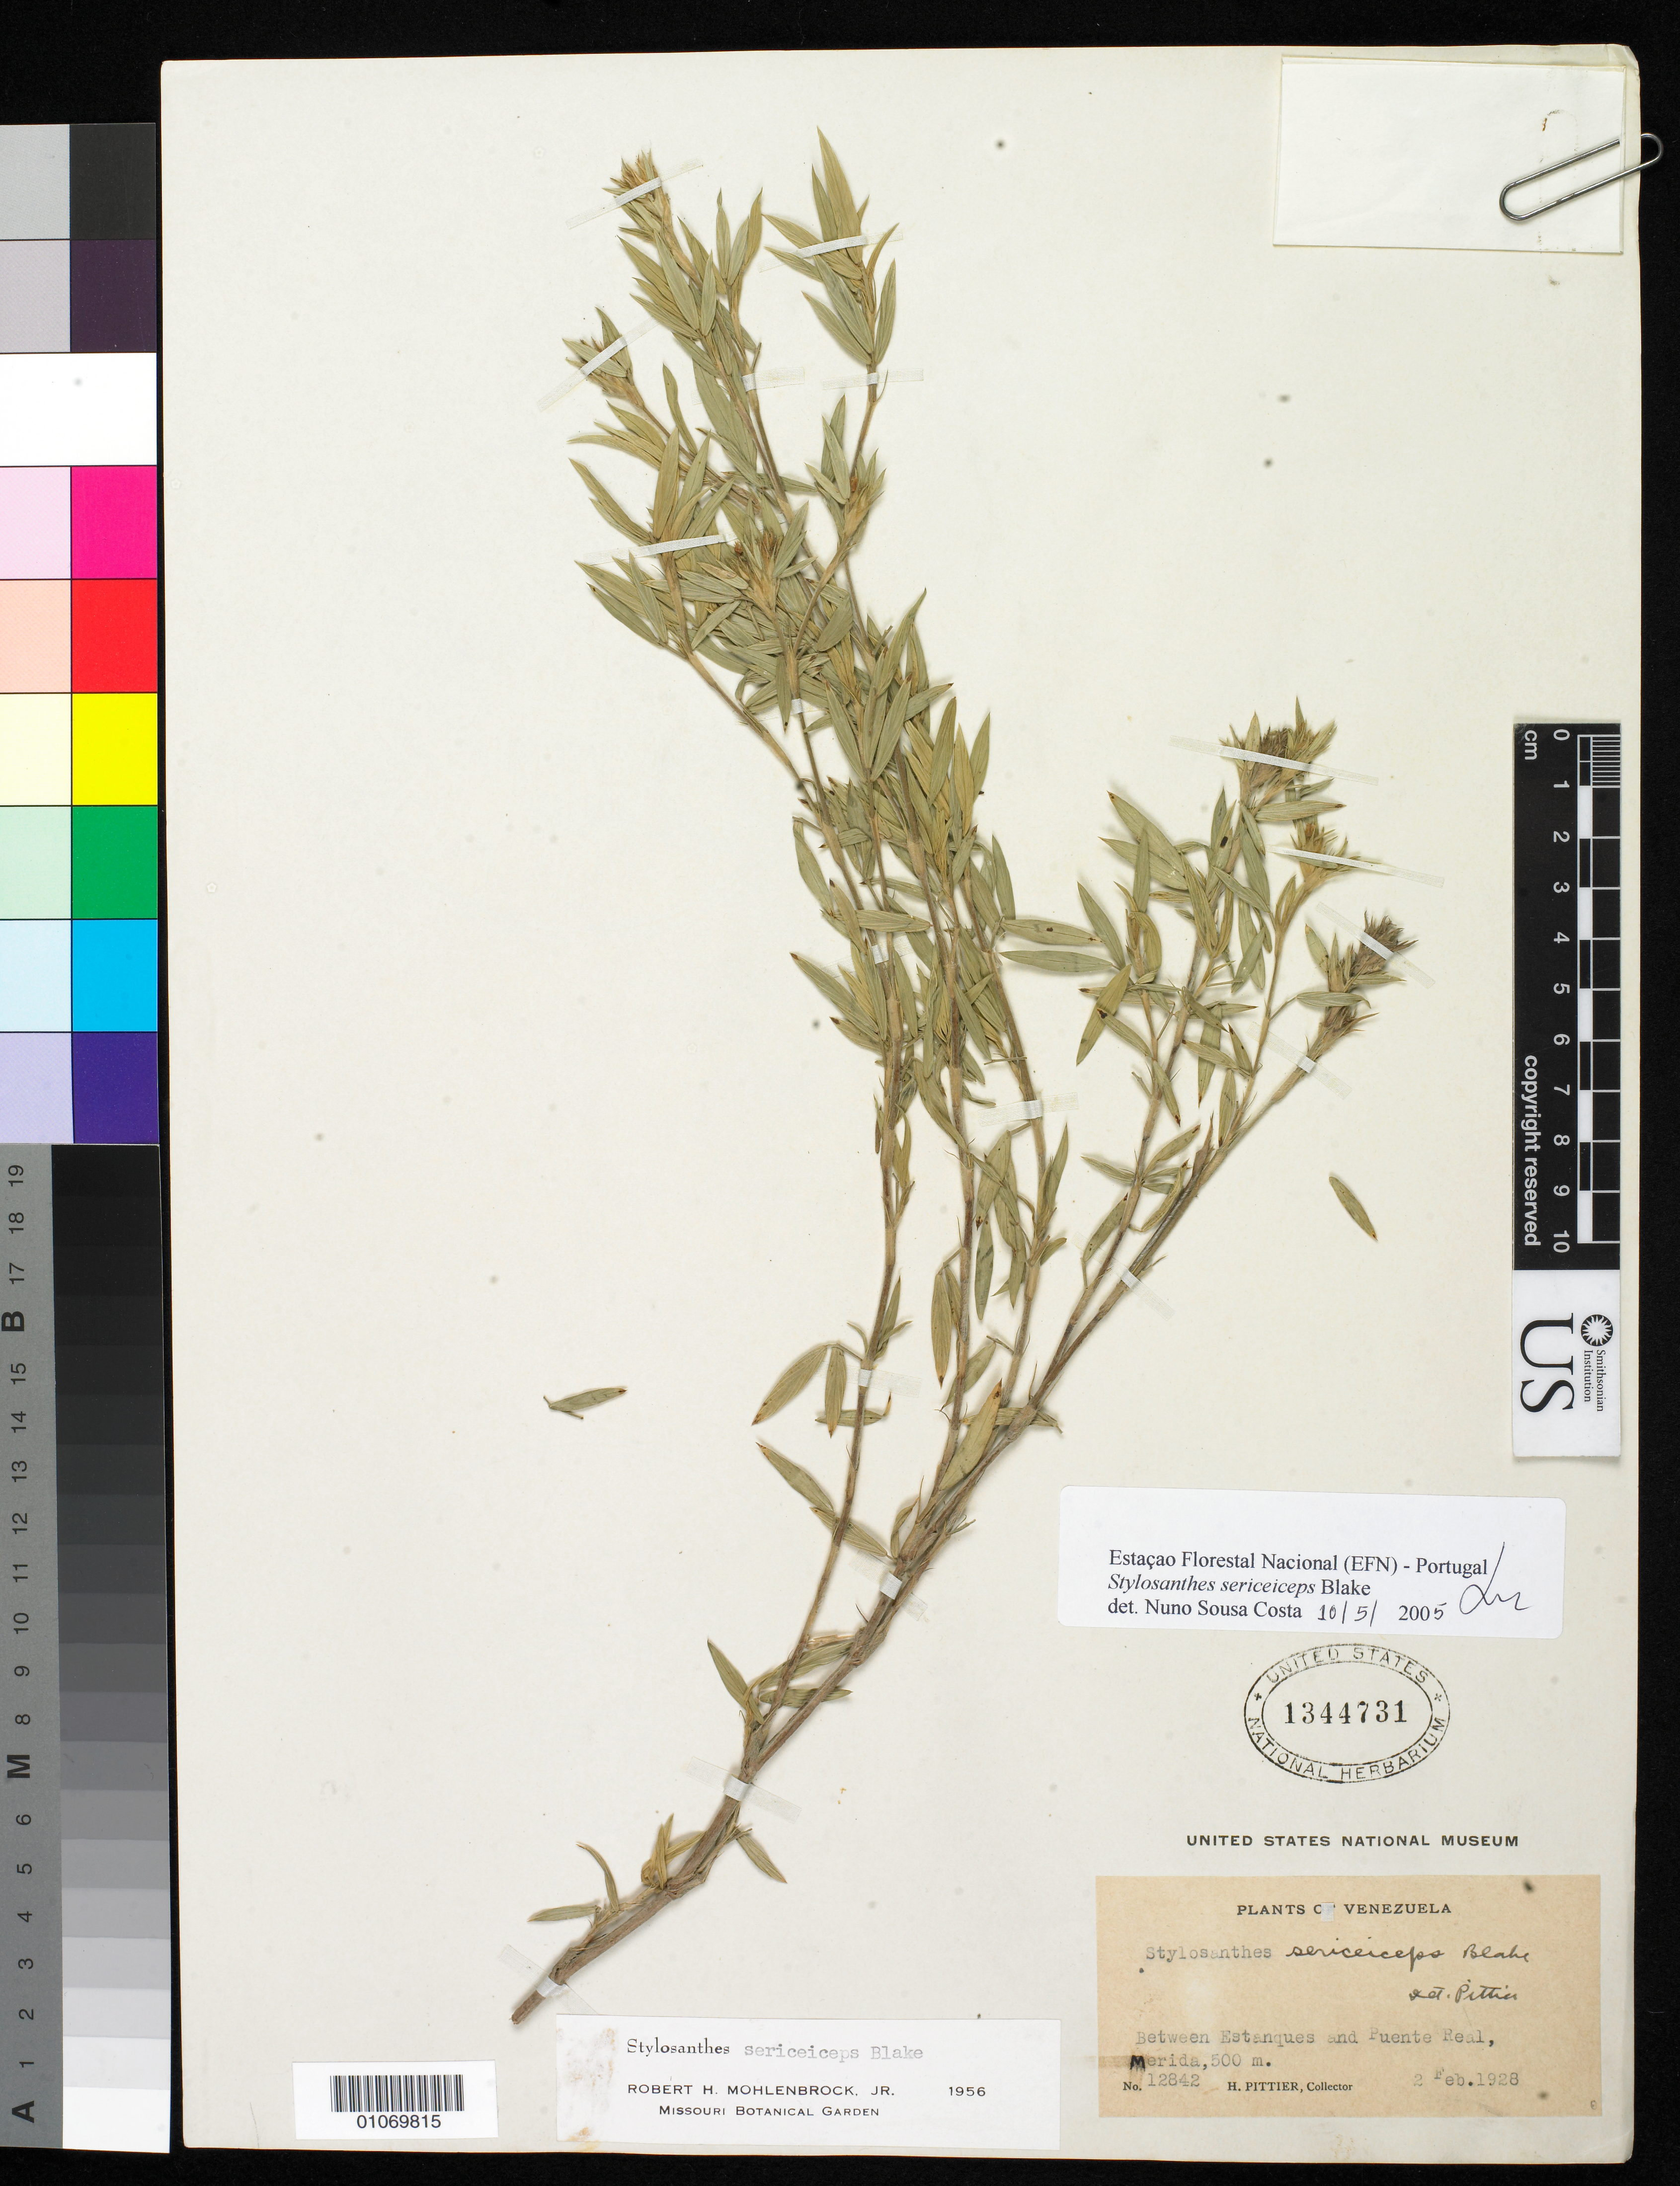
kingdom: Plantae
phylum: Tracheophyta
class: Magnoliopsida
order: Fabales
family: Fabaceae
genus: Stylosanthes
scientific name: Stylosanthes sericeiceps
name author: S.F. Blake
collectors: H. F. Pittier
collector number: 12842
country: Venezuela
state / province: Mérida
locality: Between Estanques and Puente Real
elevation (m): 500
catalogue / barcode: US 1344731